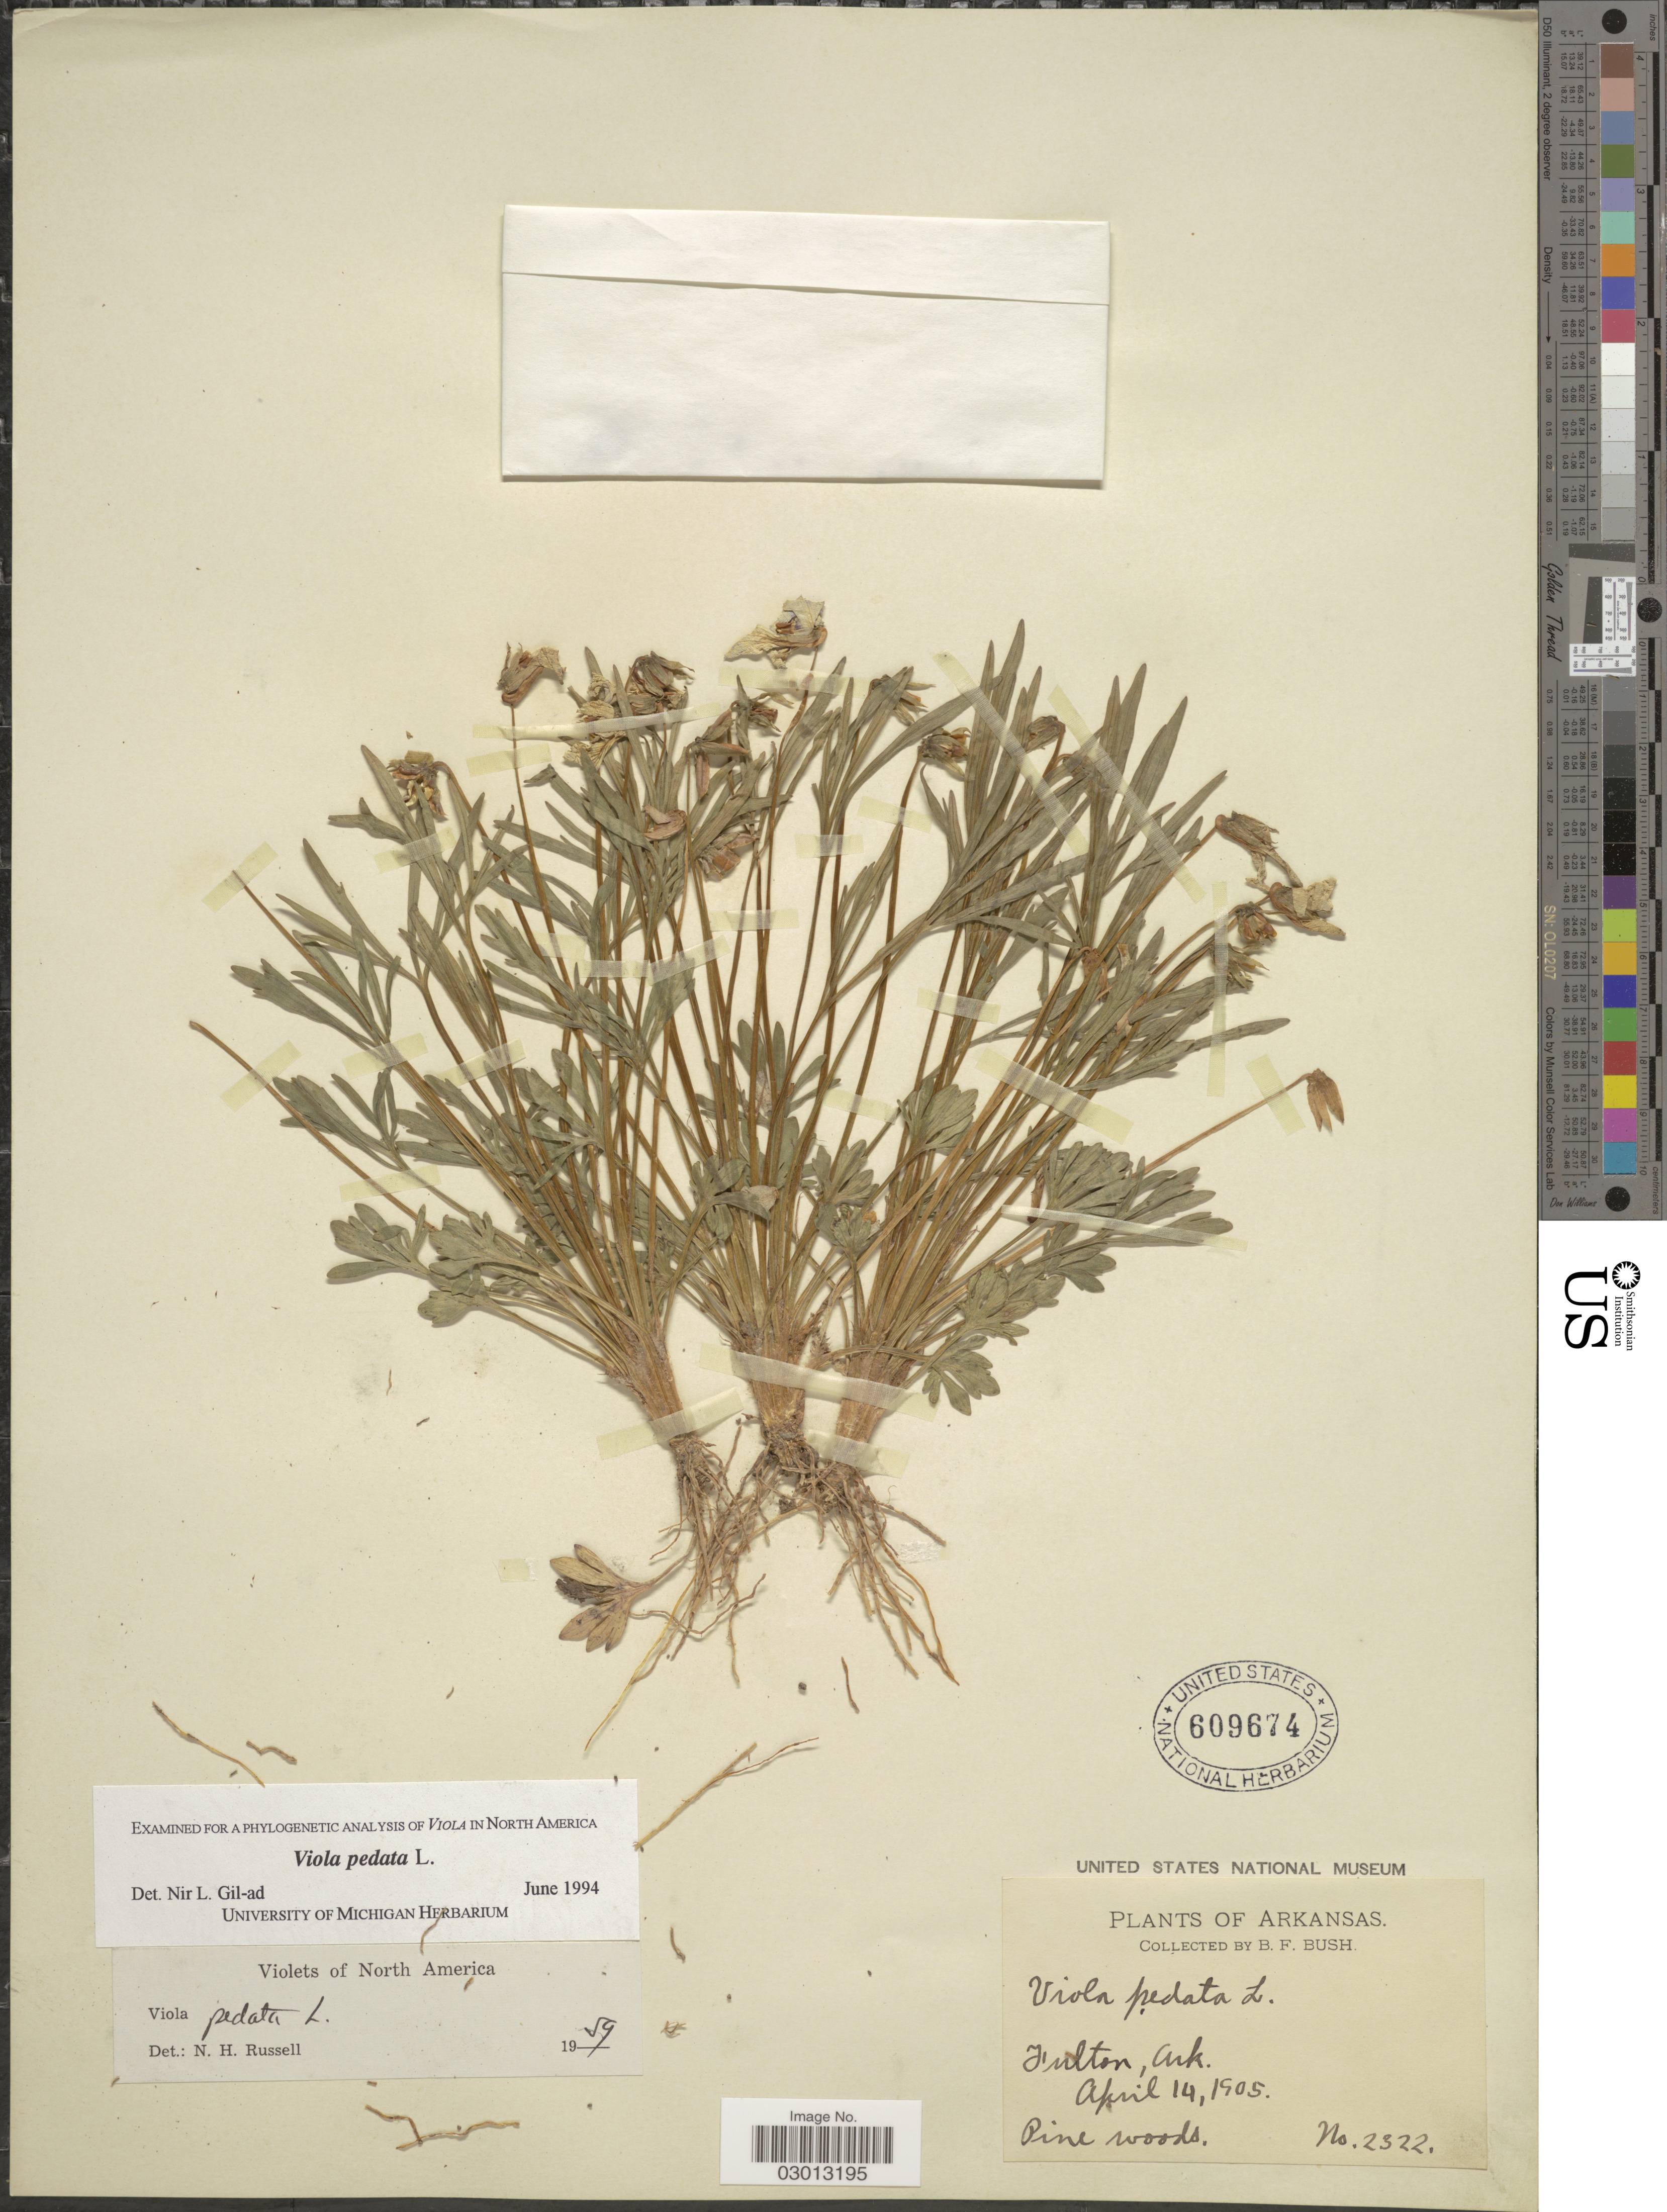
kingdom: Plantae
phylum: Tracheophyta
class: Magnoliopsida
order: Malpighiales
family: Violaceae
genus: Viola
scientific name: Viola pedata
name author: L.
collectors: B. F. Bush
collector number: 2322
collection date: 1905-04-14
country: United States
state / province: Arkansas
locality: Fulton.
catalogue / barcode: US 609674